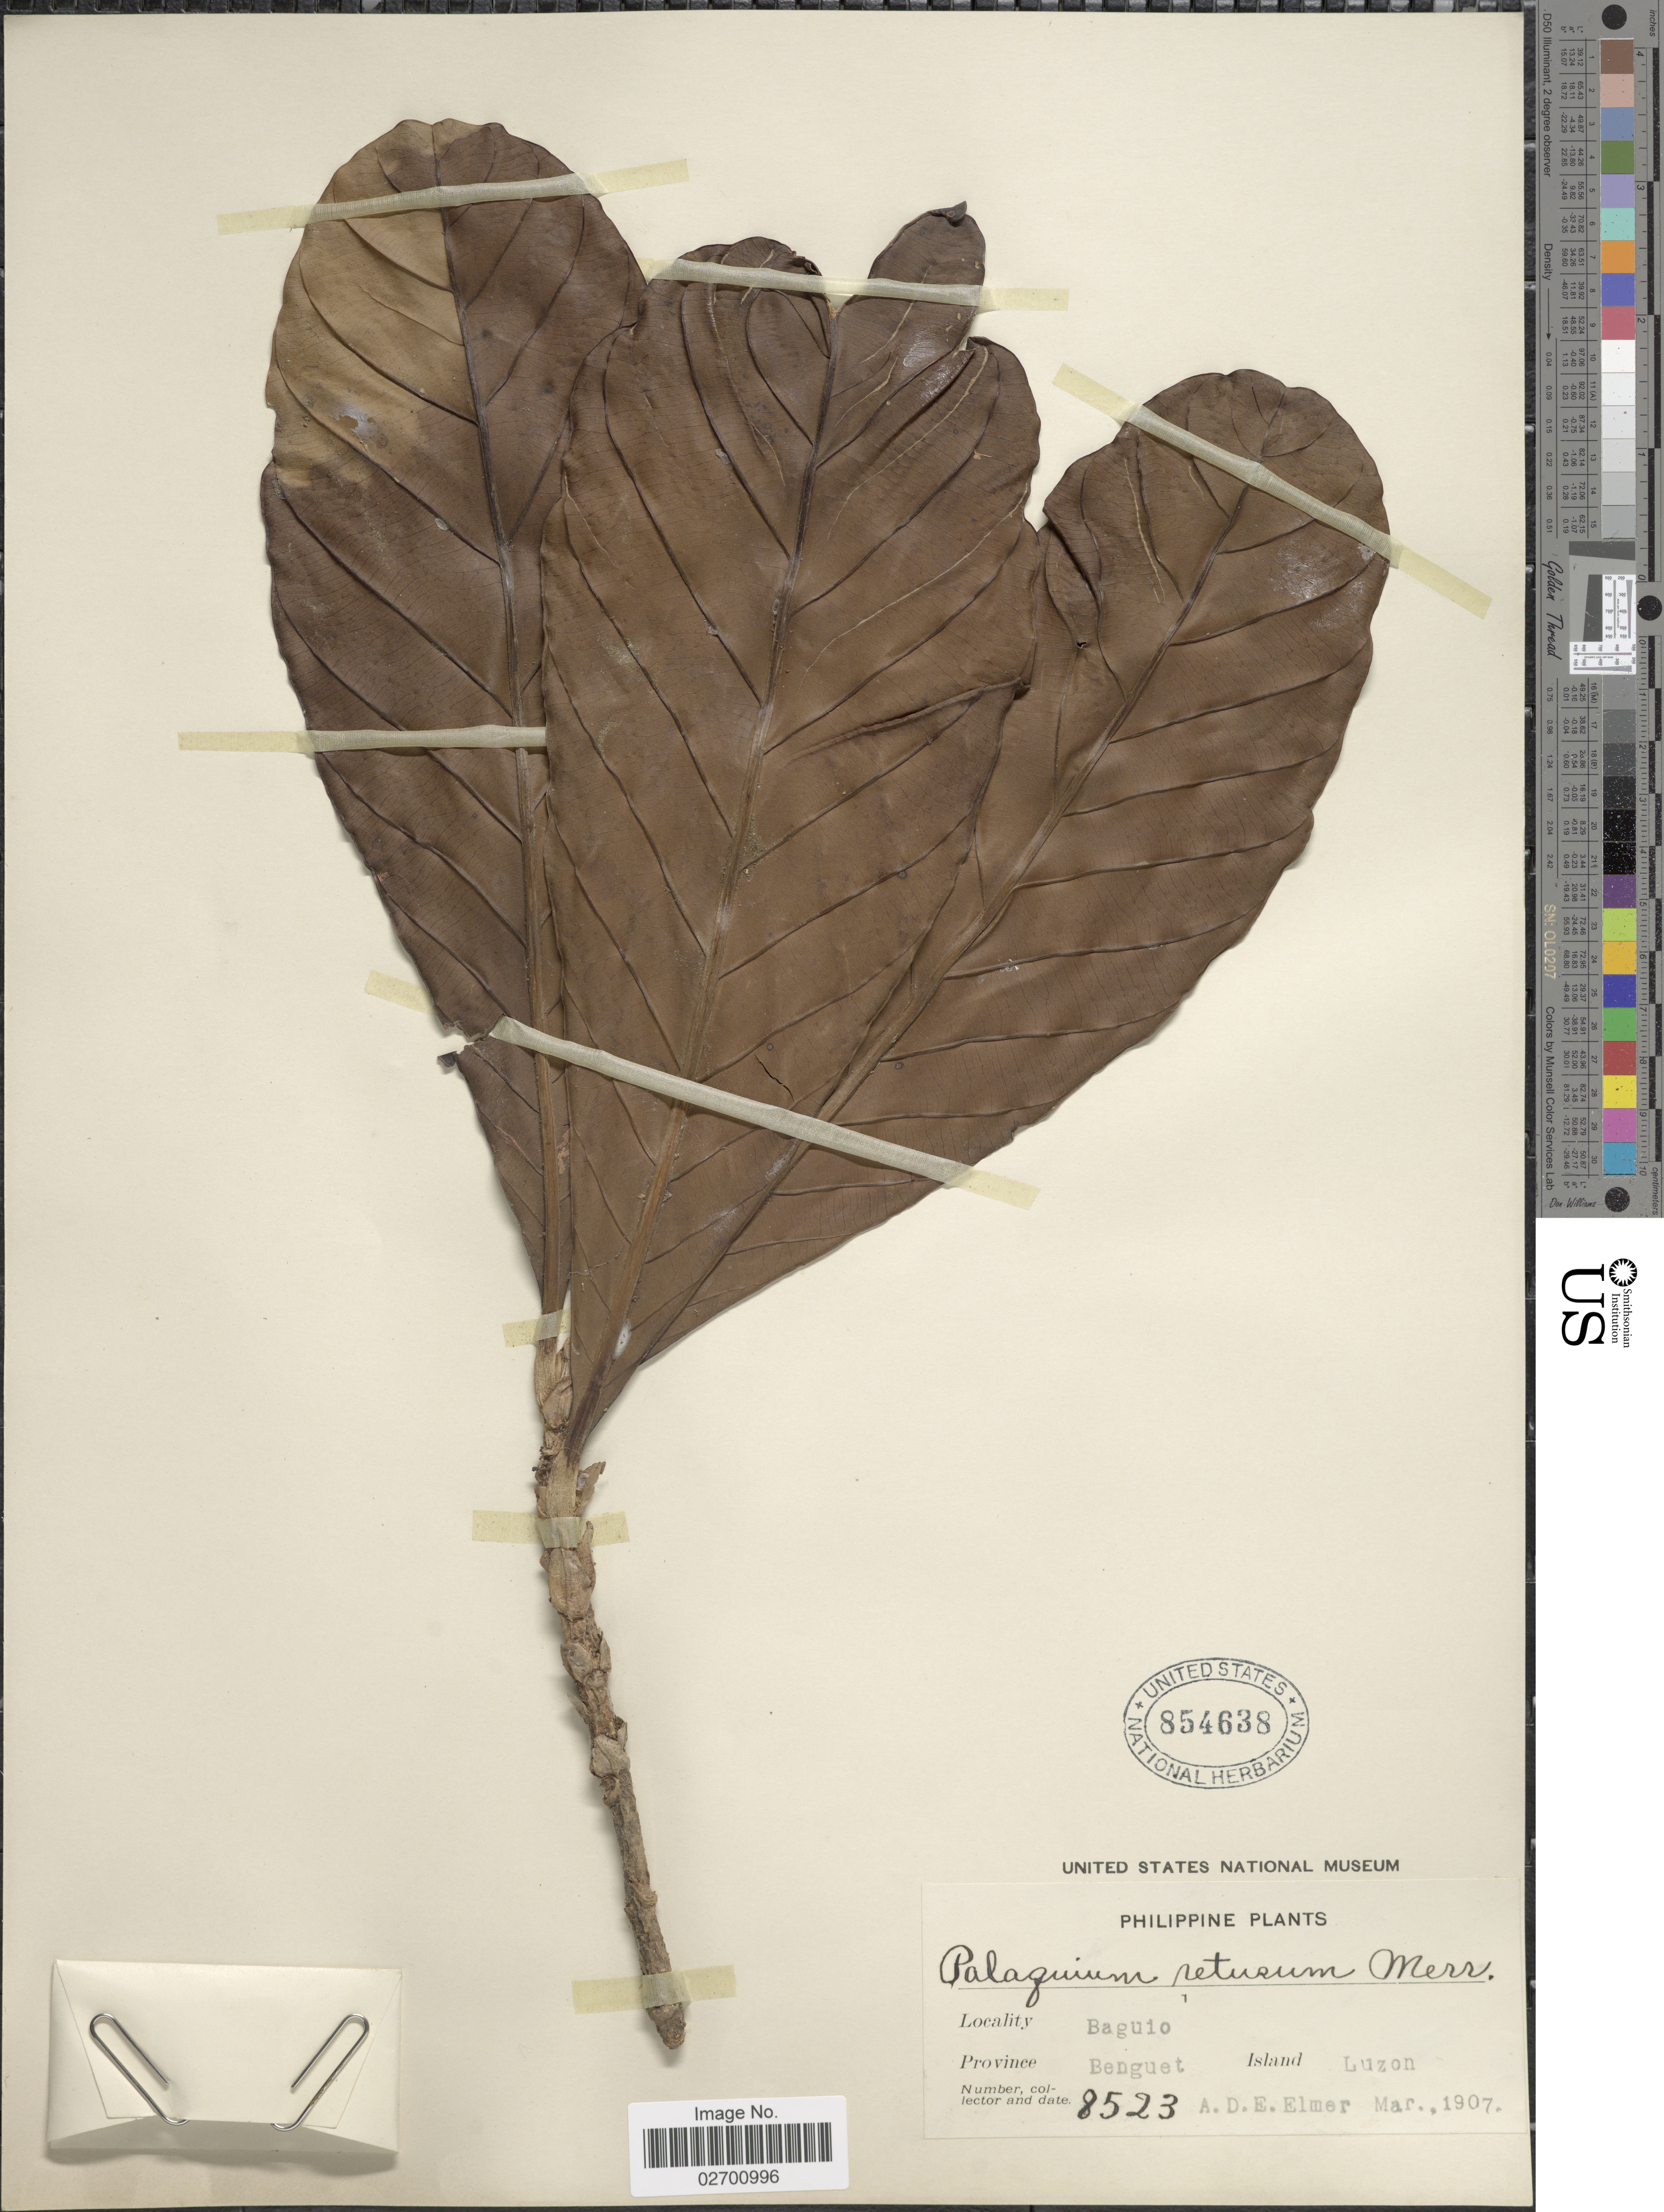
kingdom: Plantae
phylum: Tracheophyta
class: Magnoliopsida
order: Ericales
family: Sapotaceae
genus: Palaquium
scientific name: Palaquium retusum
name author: Merr.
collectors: A. D. E. Elmer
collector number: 8523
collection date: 1907-03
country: Philippines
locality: Baguio. Province Benguet, Island Luzon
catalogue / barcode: US 854638